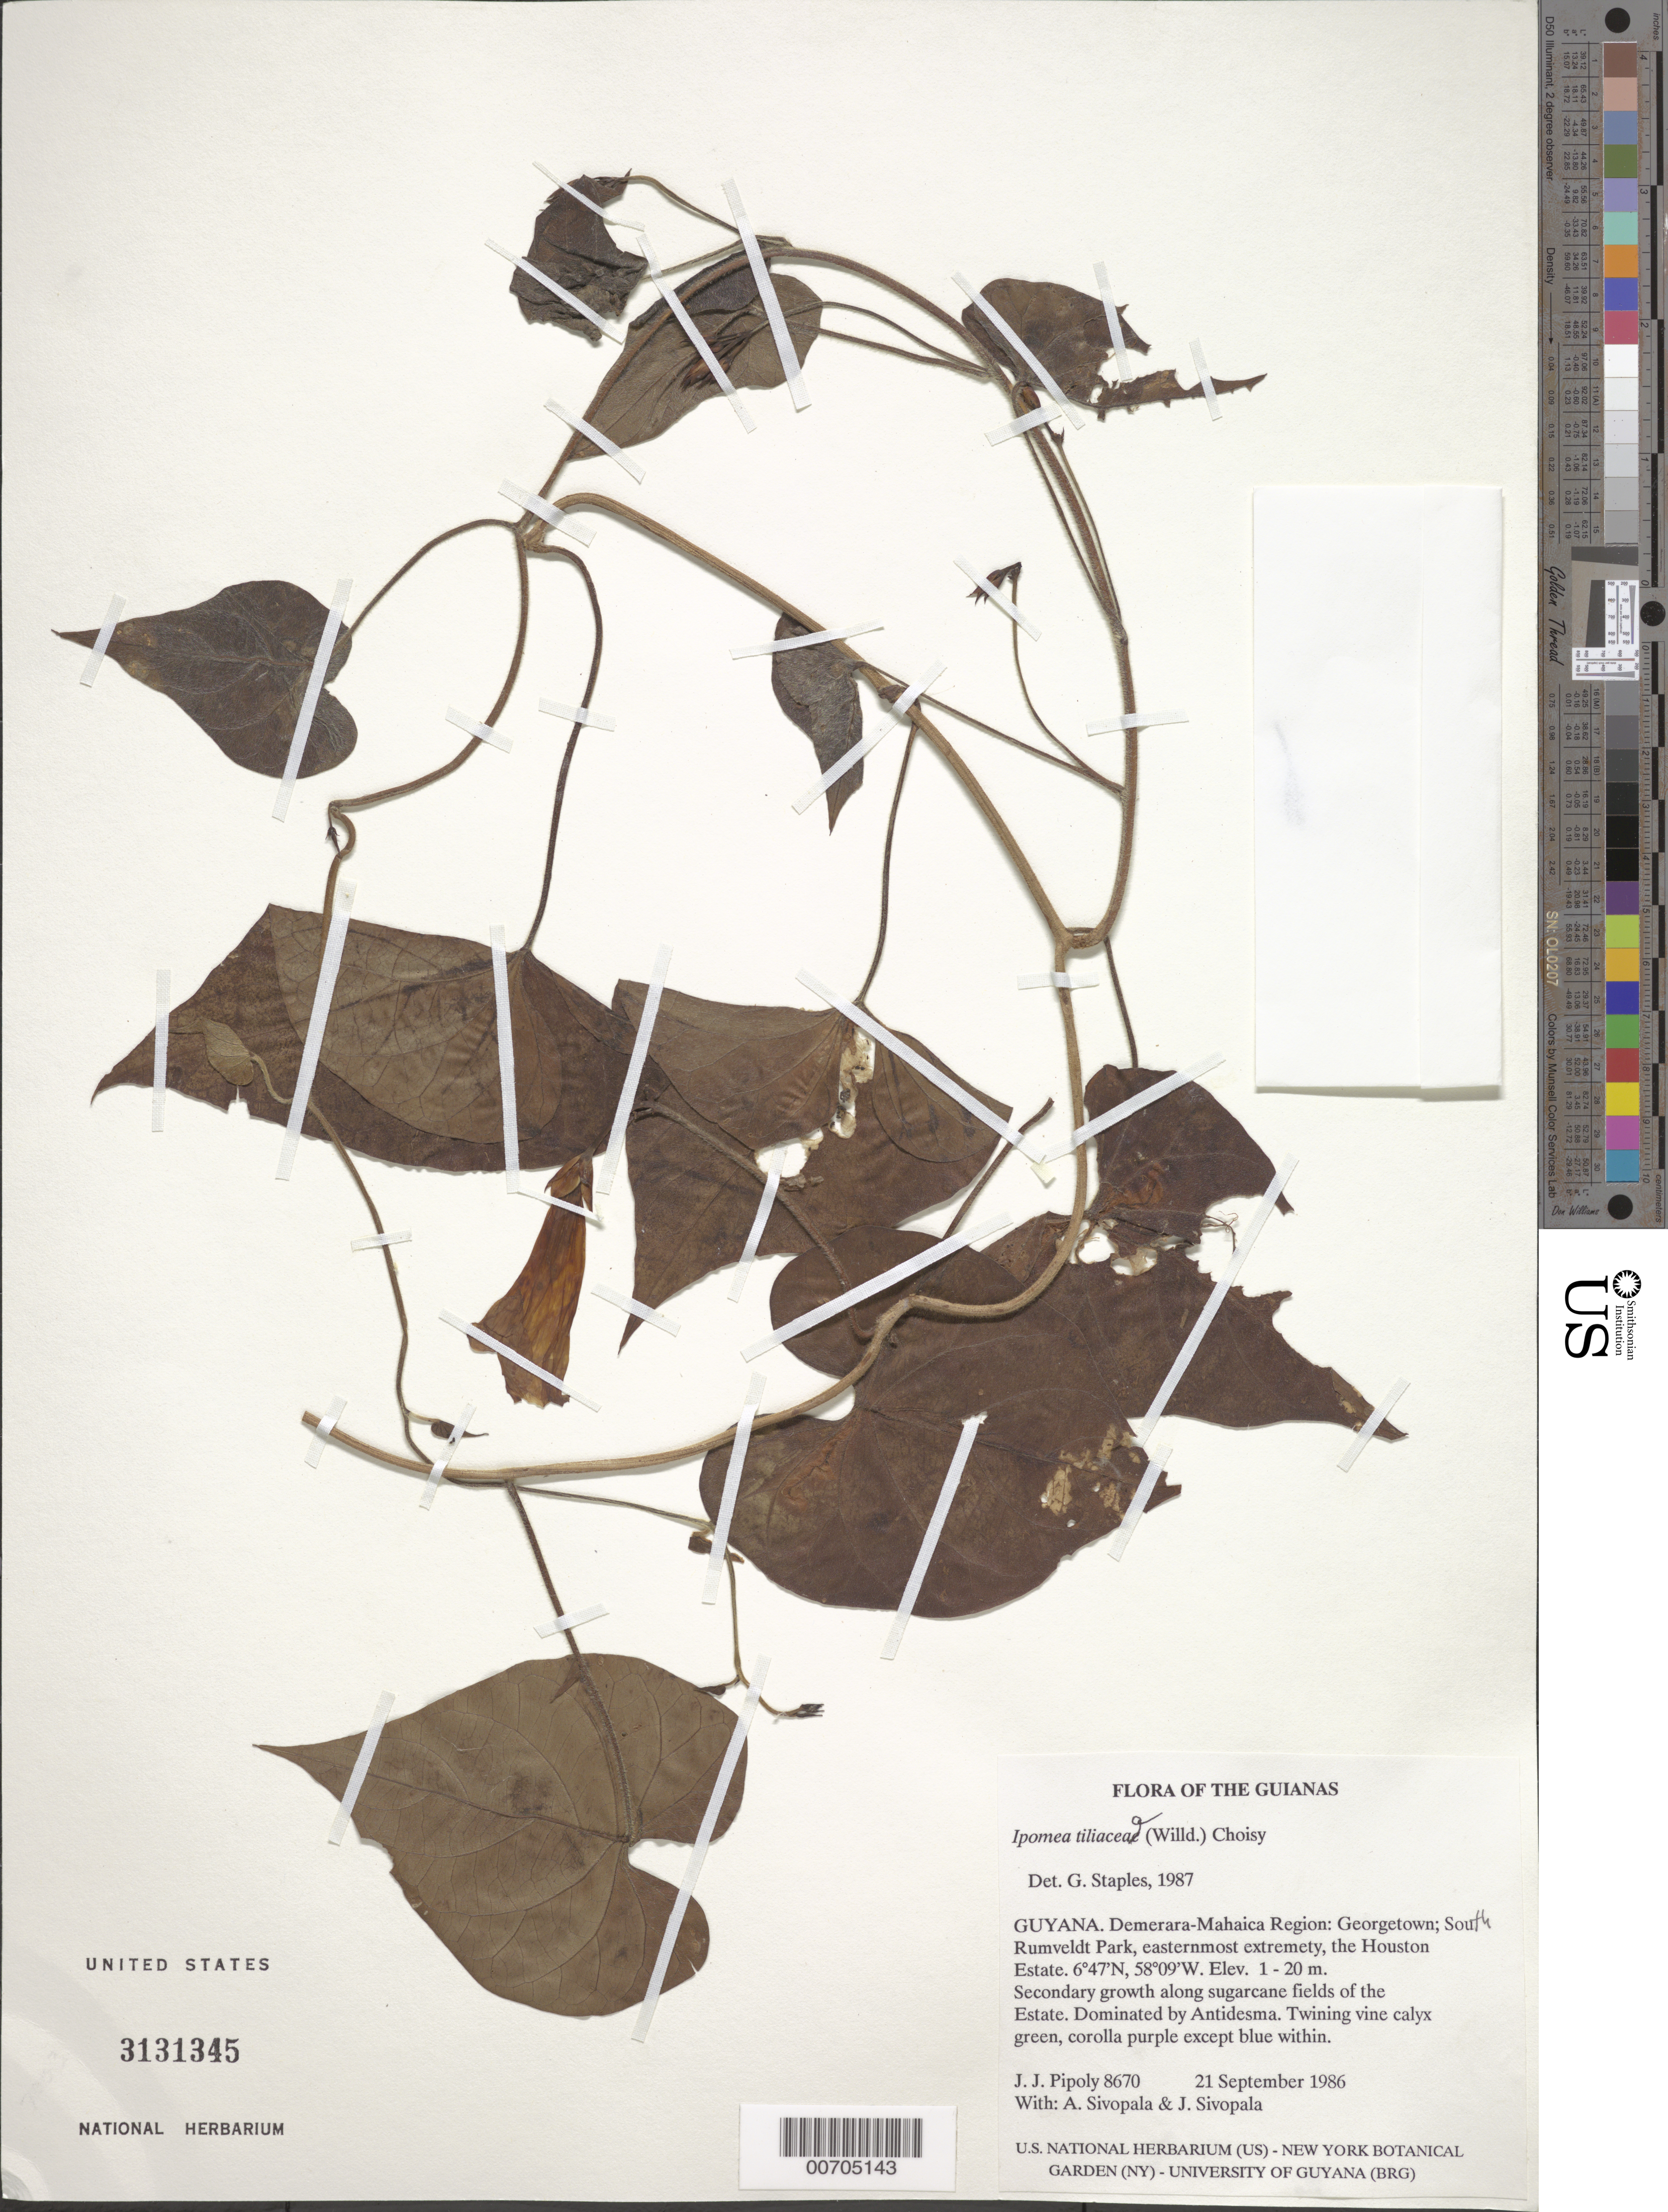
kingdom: Plantae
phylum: Tracheophyta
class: Magnoliopsida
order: Solanales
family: Convolvulaceae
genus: Ipomoea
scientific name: Ipomoea tiliacea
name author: (Willd.) Choisy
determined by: Staples, G. W.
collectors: J. J. Pipoly, A. Sivopala & J. Sivopala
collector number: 8670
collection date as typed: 21 September 1986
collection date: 1986-09-21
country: Guyana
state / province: Demerara-Mahaica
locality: Georgetown; South Rumveldt Park, easternmost extremety, the Houston Estate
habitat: Secondary growth along sugarcane fields of the Estate. Dominated by Antidesma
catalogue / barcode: US 3131345